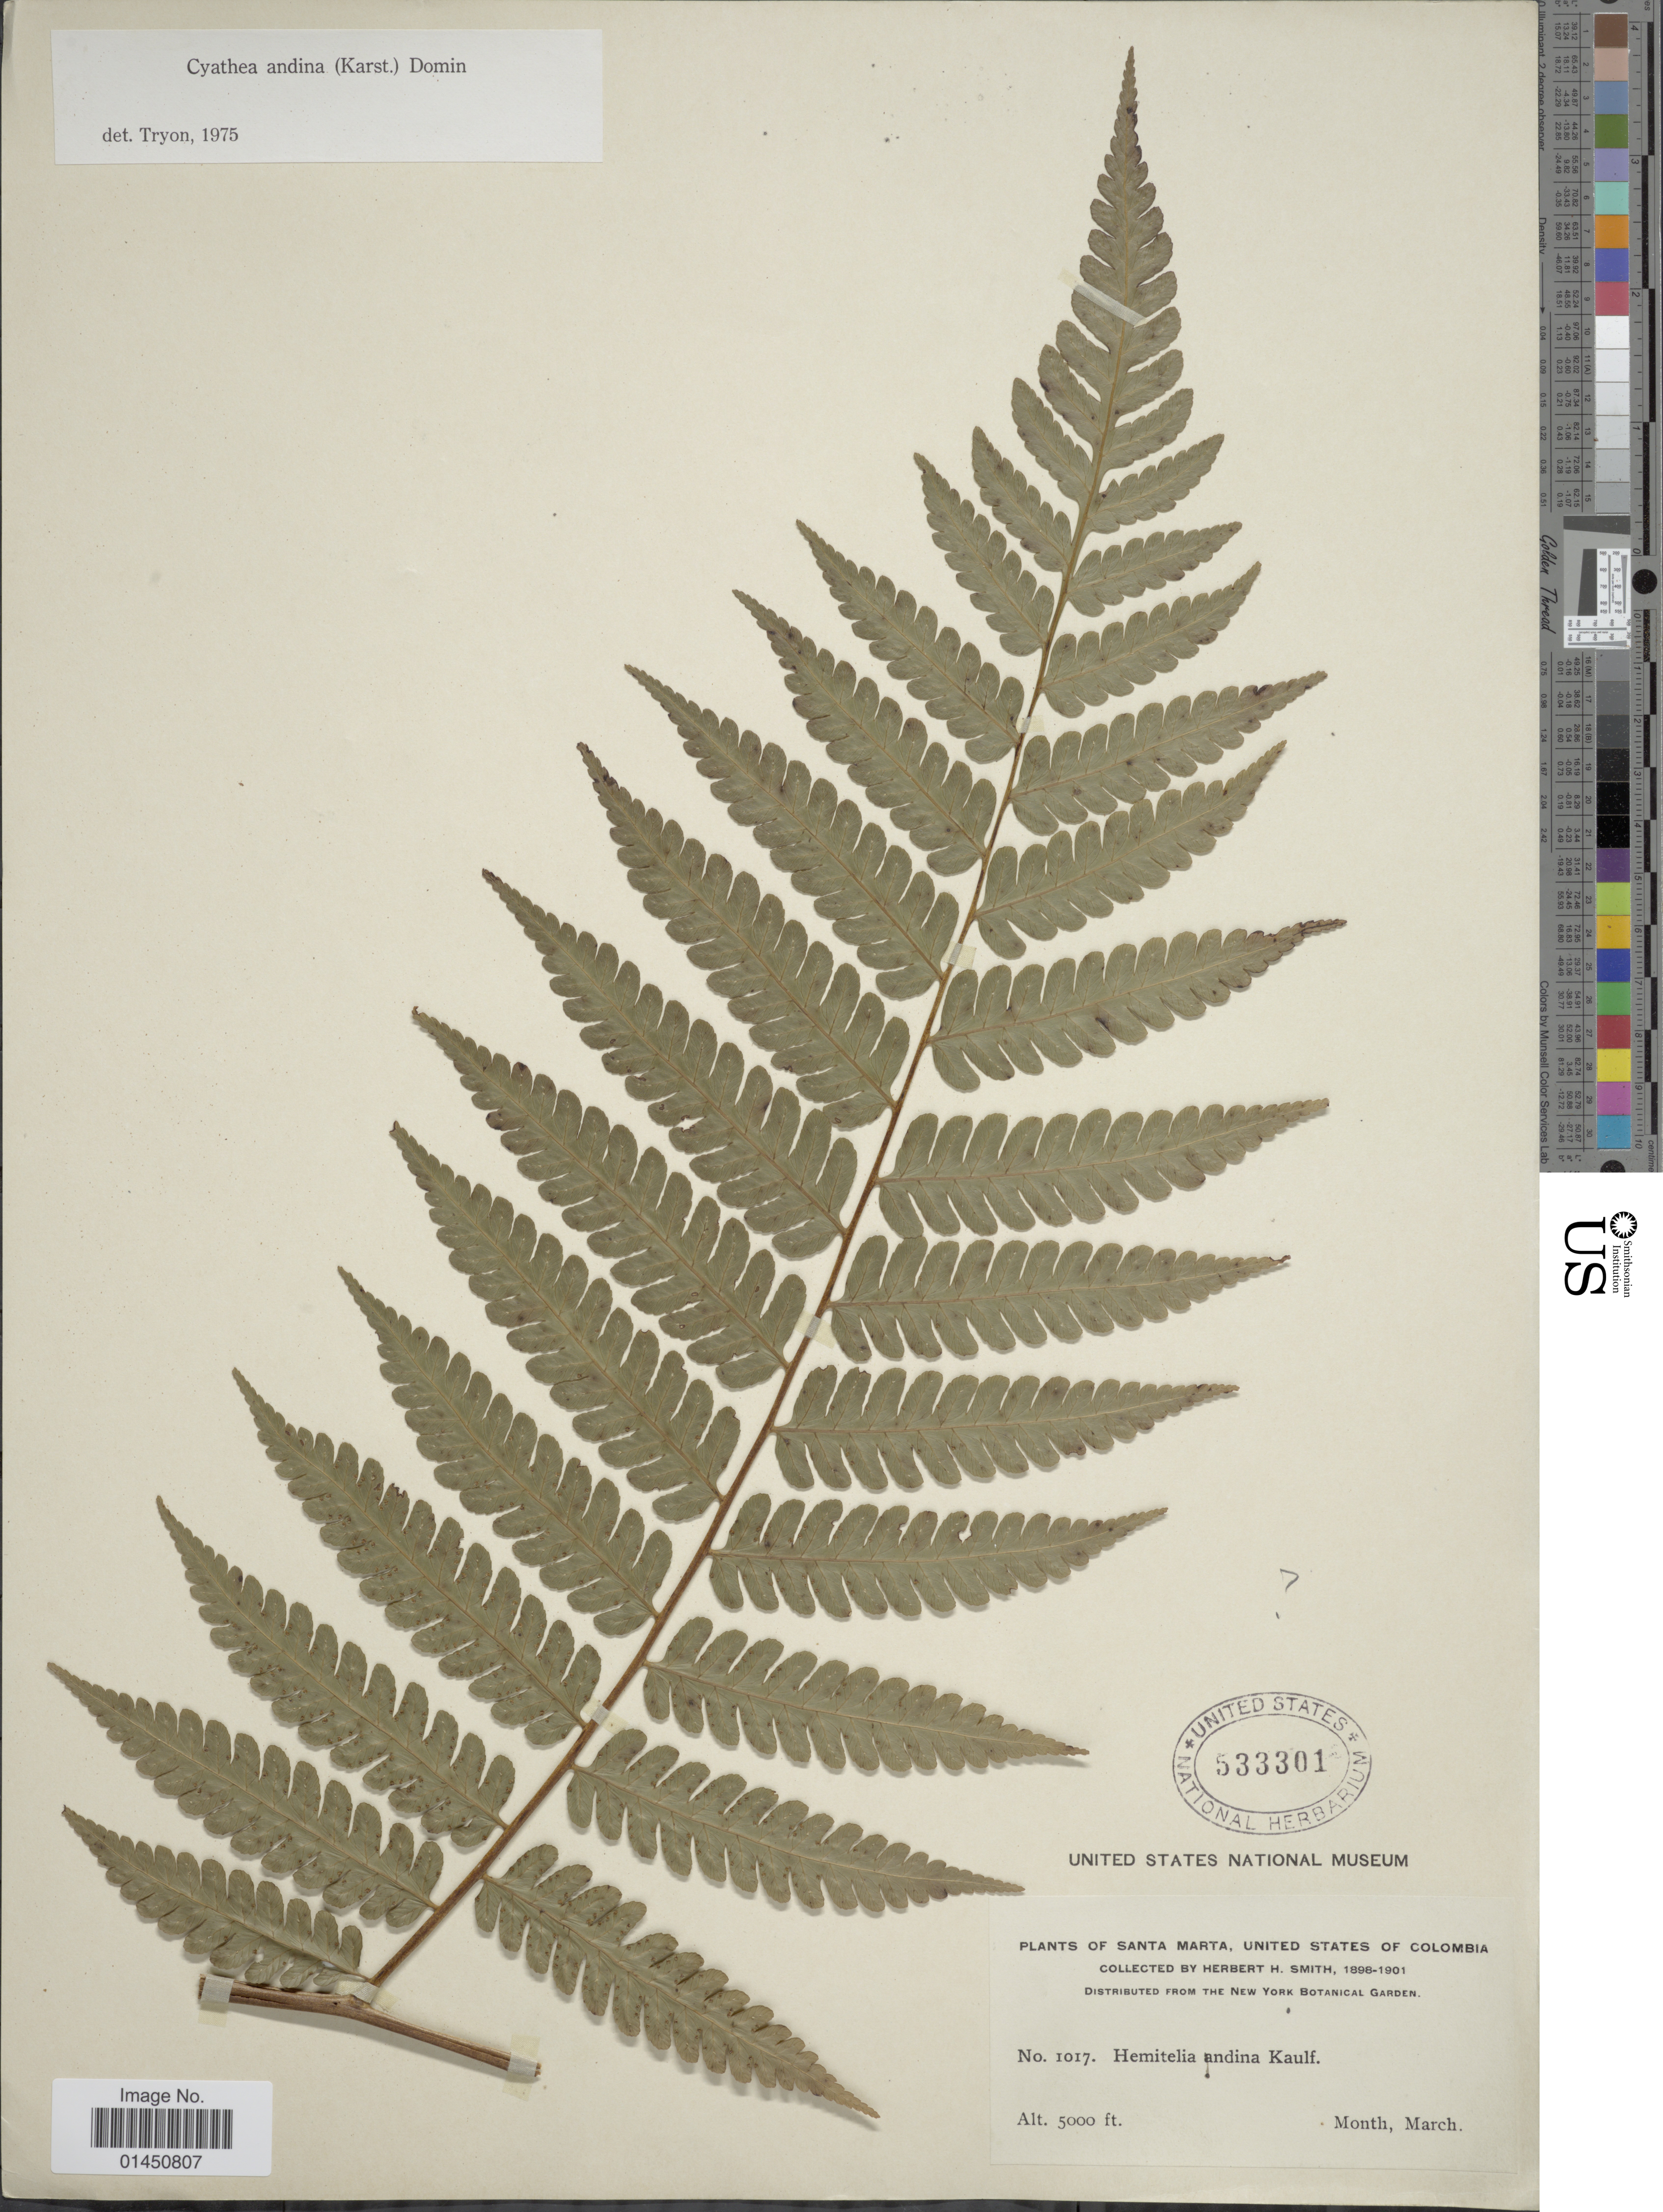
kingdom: Plantae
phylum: Tracheophyta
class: Polypodiopsida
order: Cyatheales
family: Cyatheaceae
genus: Cyathea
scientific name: Cyathea andina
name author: Domin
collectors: Herbert H. Smith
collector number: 1017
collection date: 1898-03/1901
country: Colombia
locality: Santa Marta.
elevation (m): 1524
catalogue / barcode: US 533301